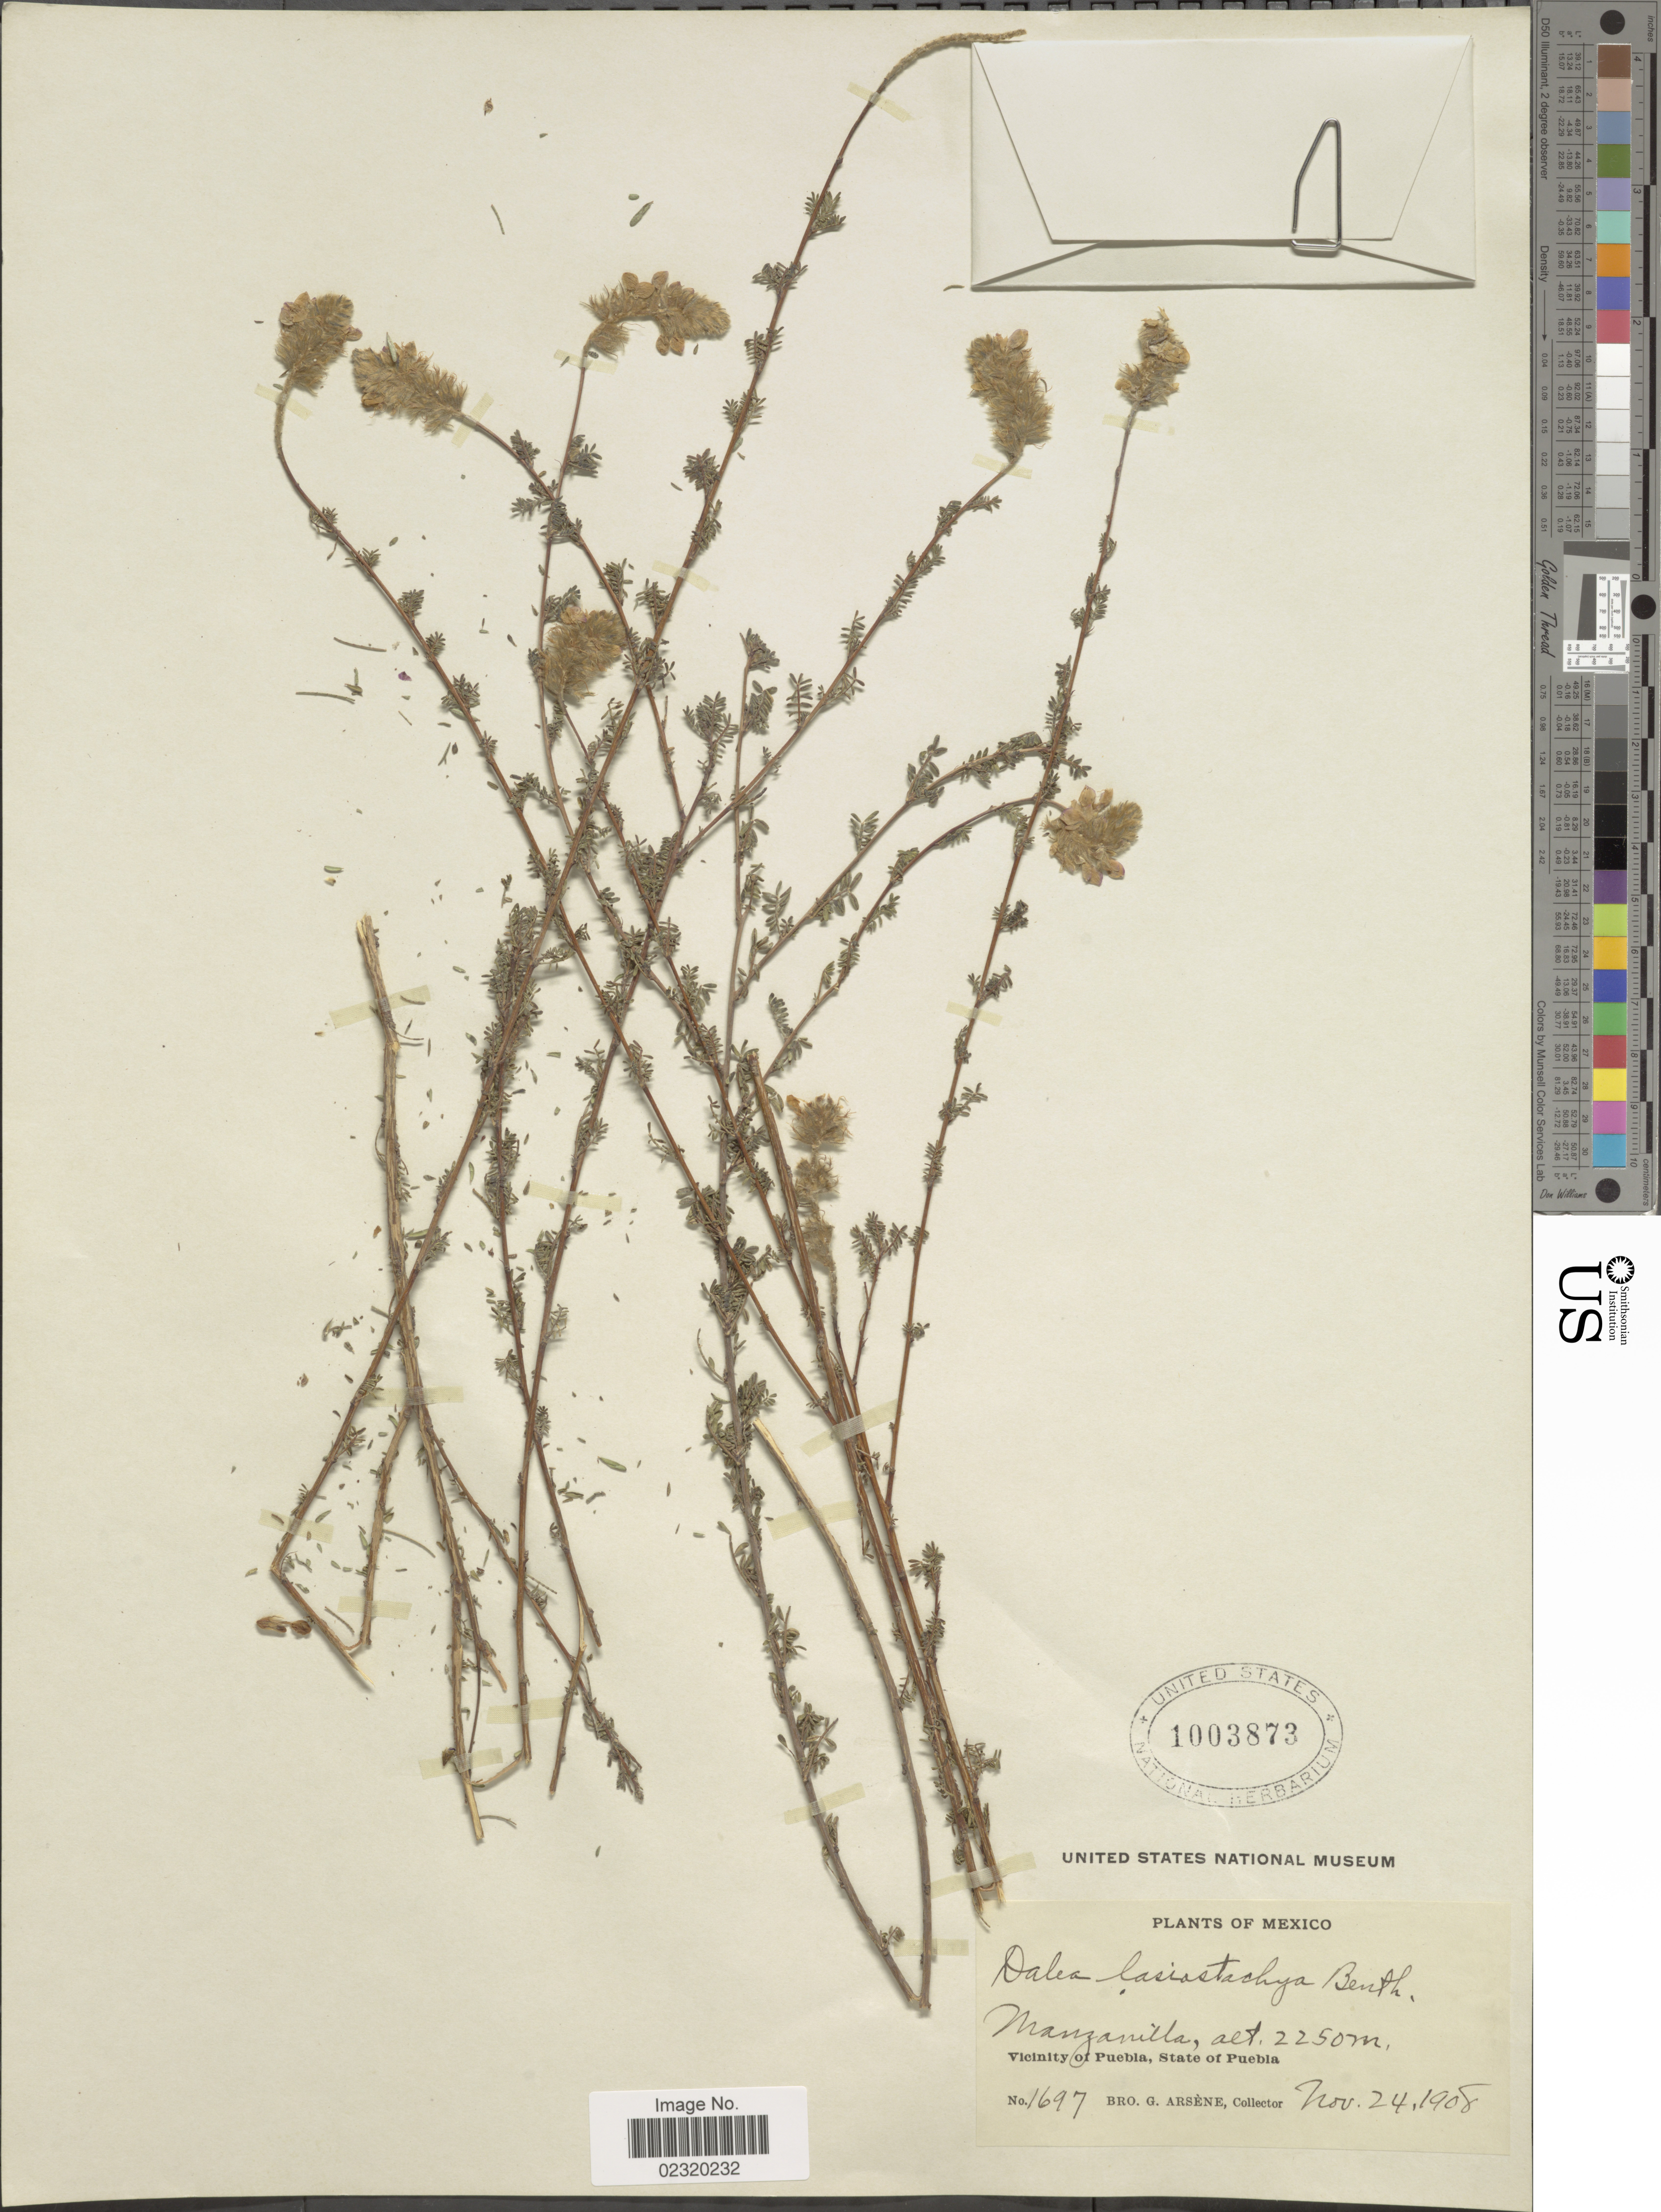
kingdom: Plantae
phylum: Tracheophyta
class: Magnoliopsida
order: Fabales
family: Fabaceae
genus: Dalea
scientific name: Dalea versicolor var. involuta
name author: (Rydb.) Barneby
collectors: Bro. G. Arsène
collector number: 1697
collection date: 1908-11-24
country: Mexico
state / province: Puebla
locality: Manzanilla, Vicinity of Puebla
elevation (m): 2250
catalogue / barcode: US 1003873